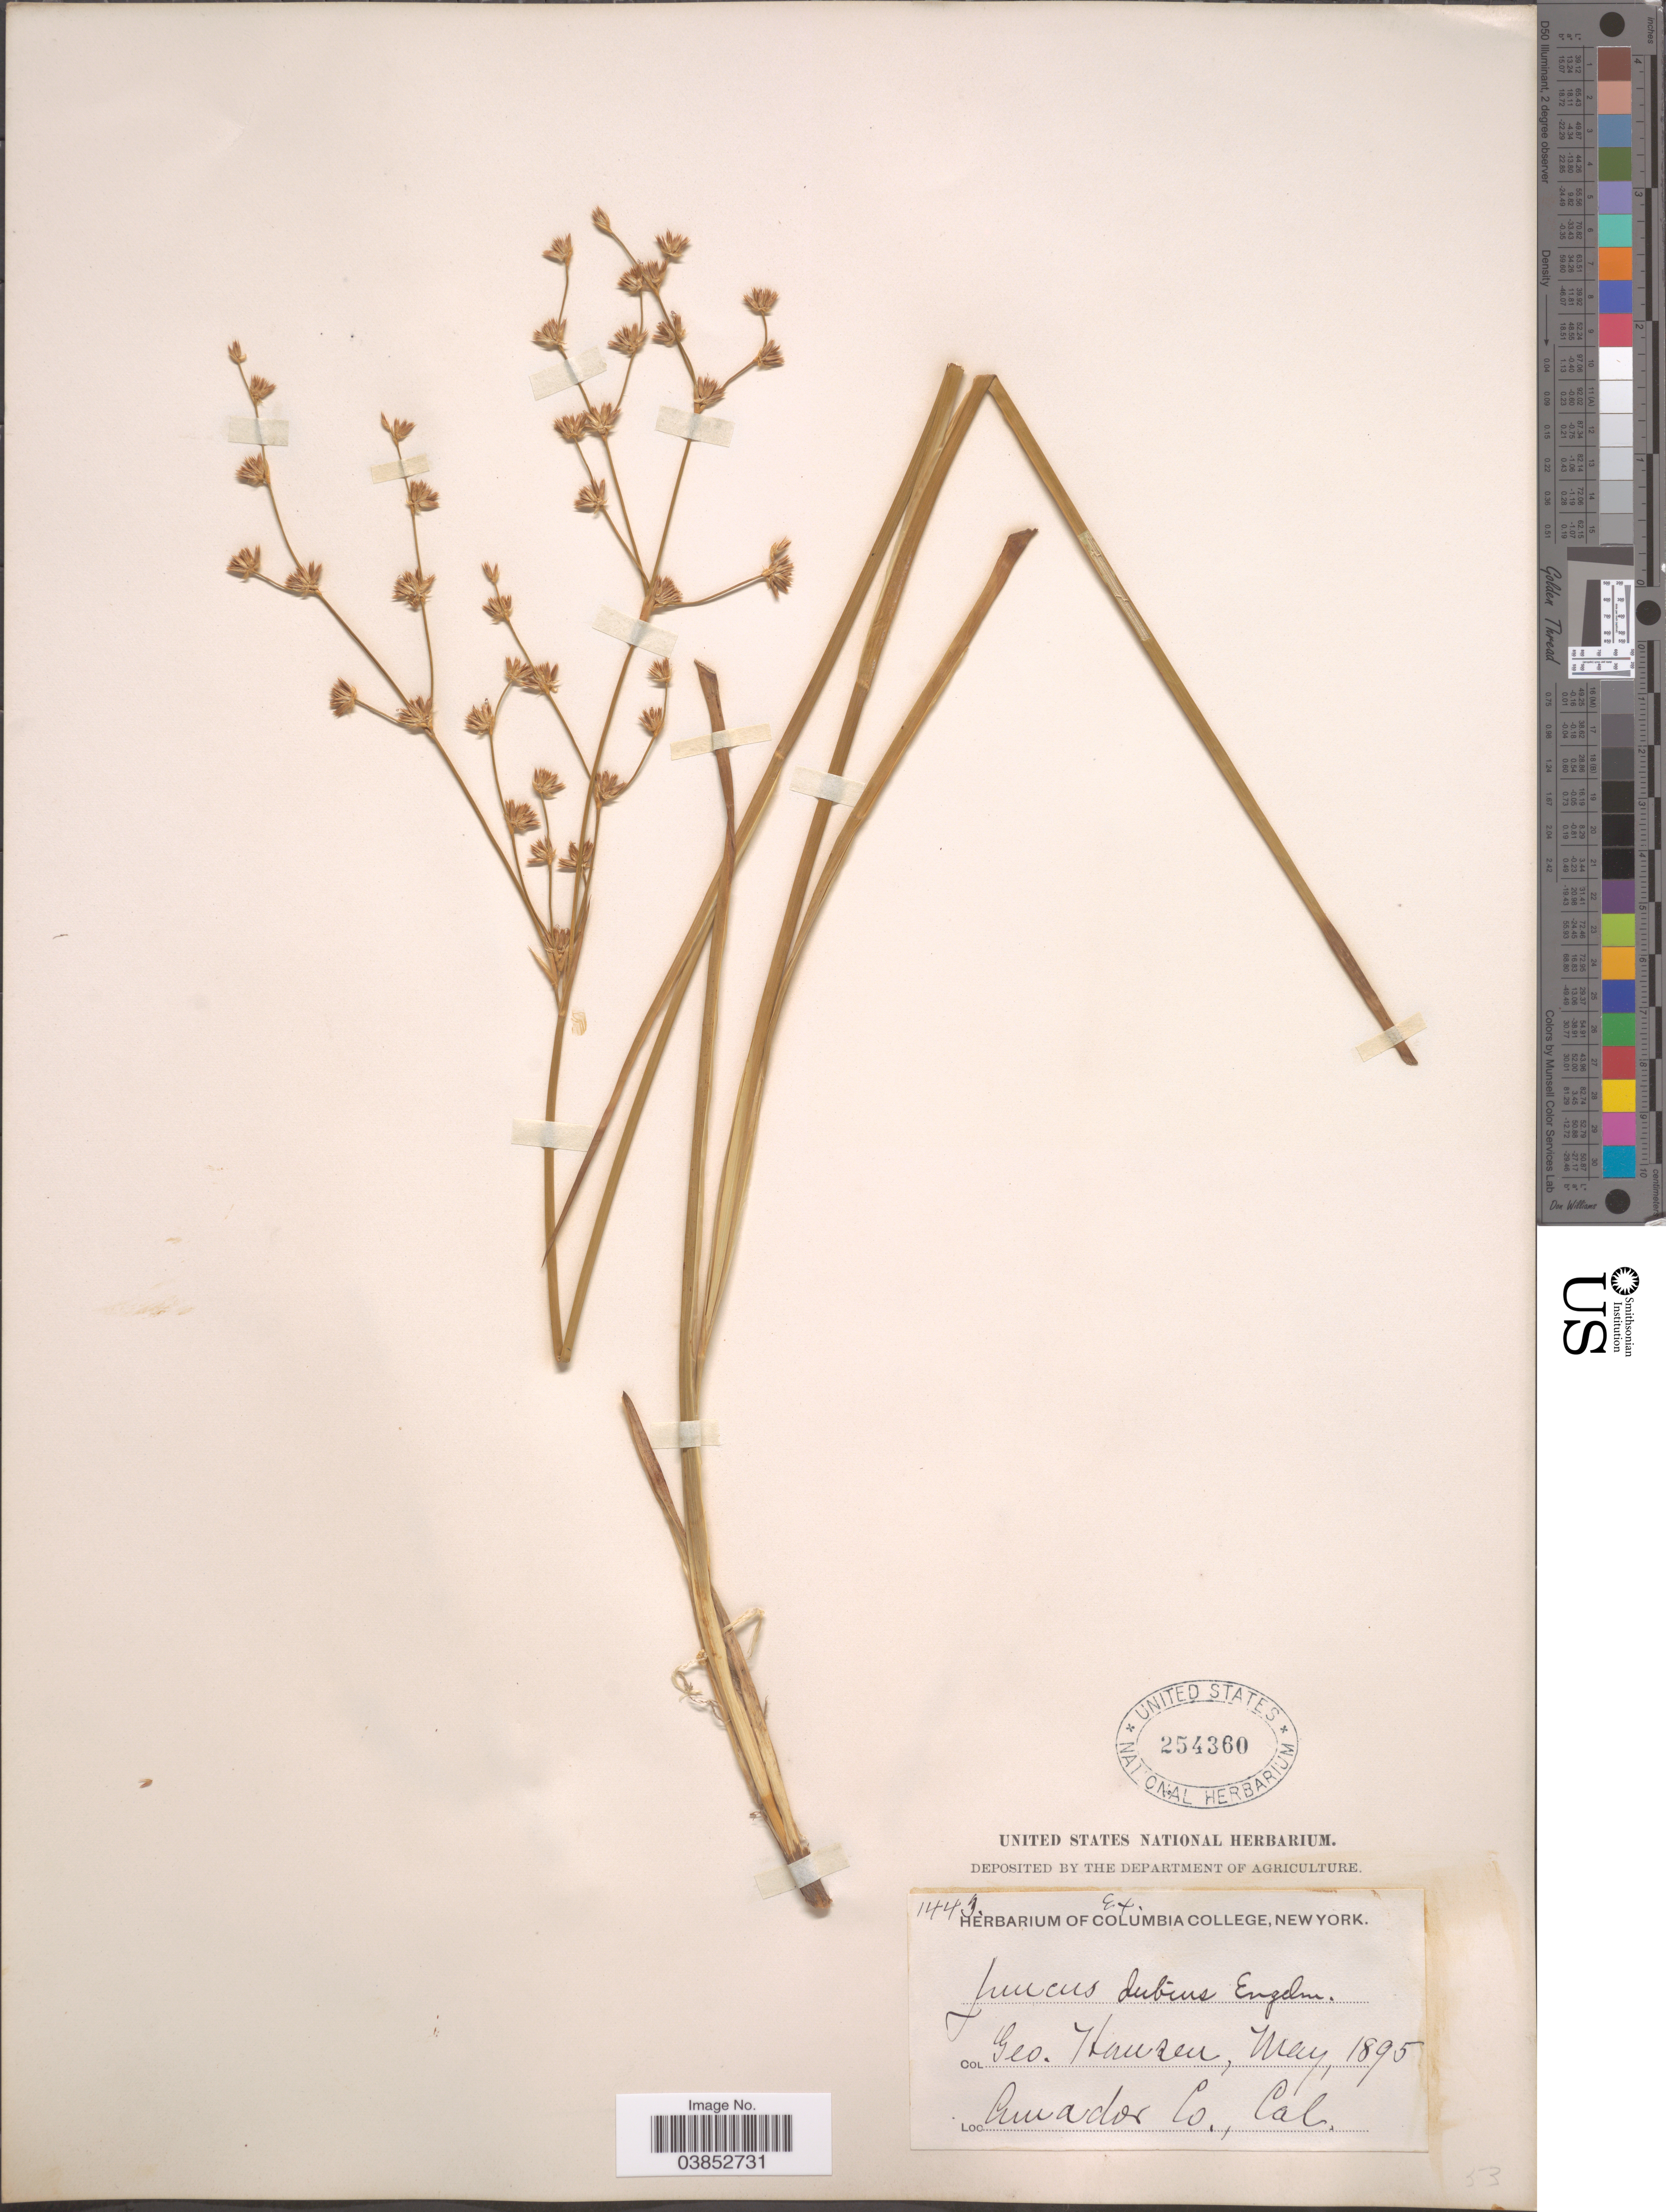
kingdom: Plantae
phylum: Tracheophyta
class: Liliopsida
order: Poales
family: Juncaceae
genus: Juncus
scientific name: Juncus dubius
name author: Engelm.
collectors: G. Hansen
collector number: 1443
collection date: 1895-05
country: United States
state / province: California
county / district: Amador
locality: Amador Co.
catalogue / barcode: US 254360